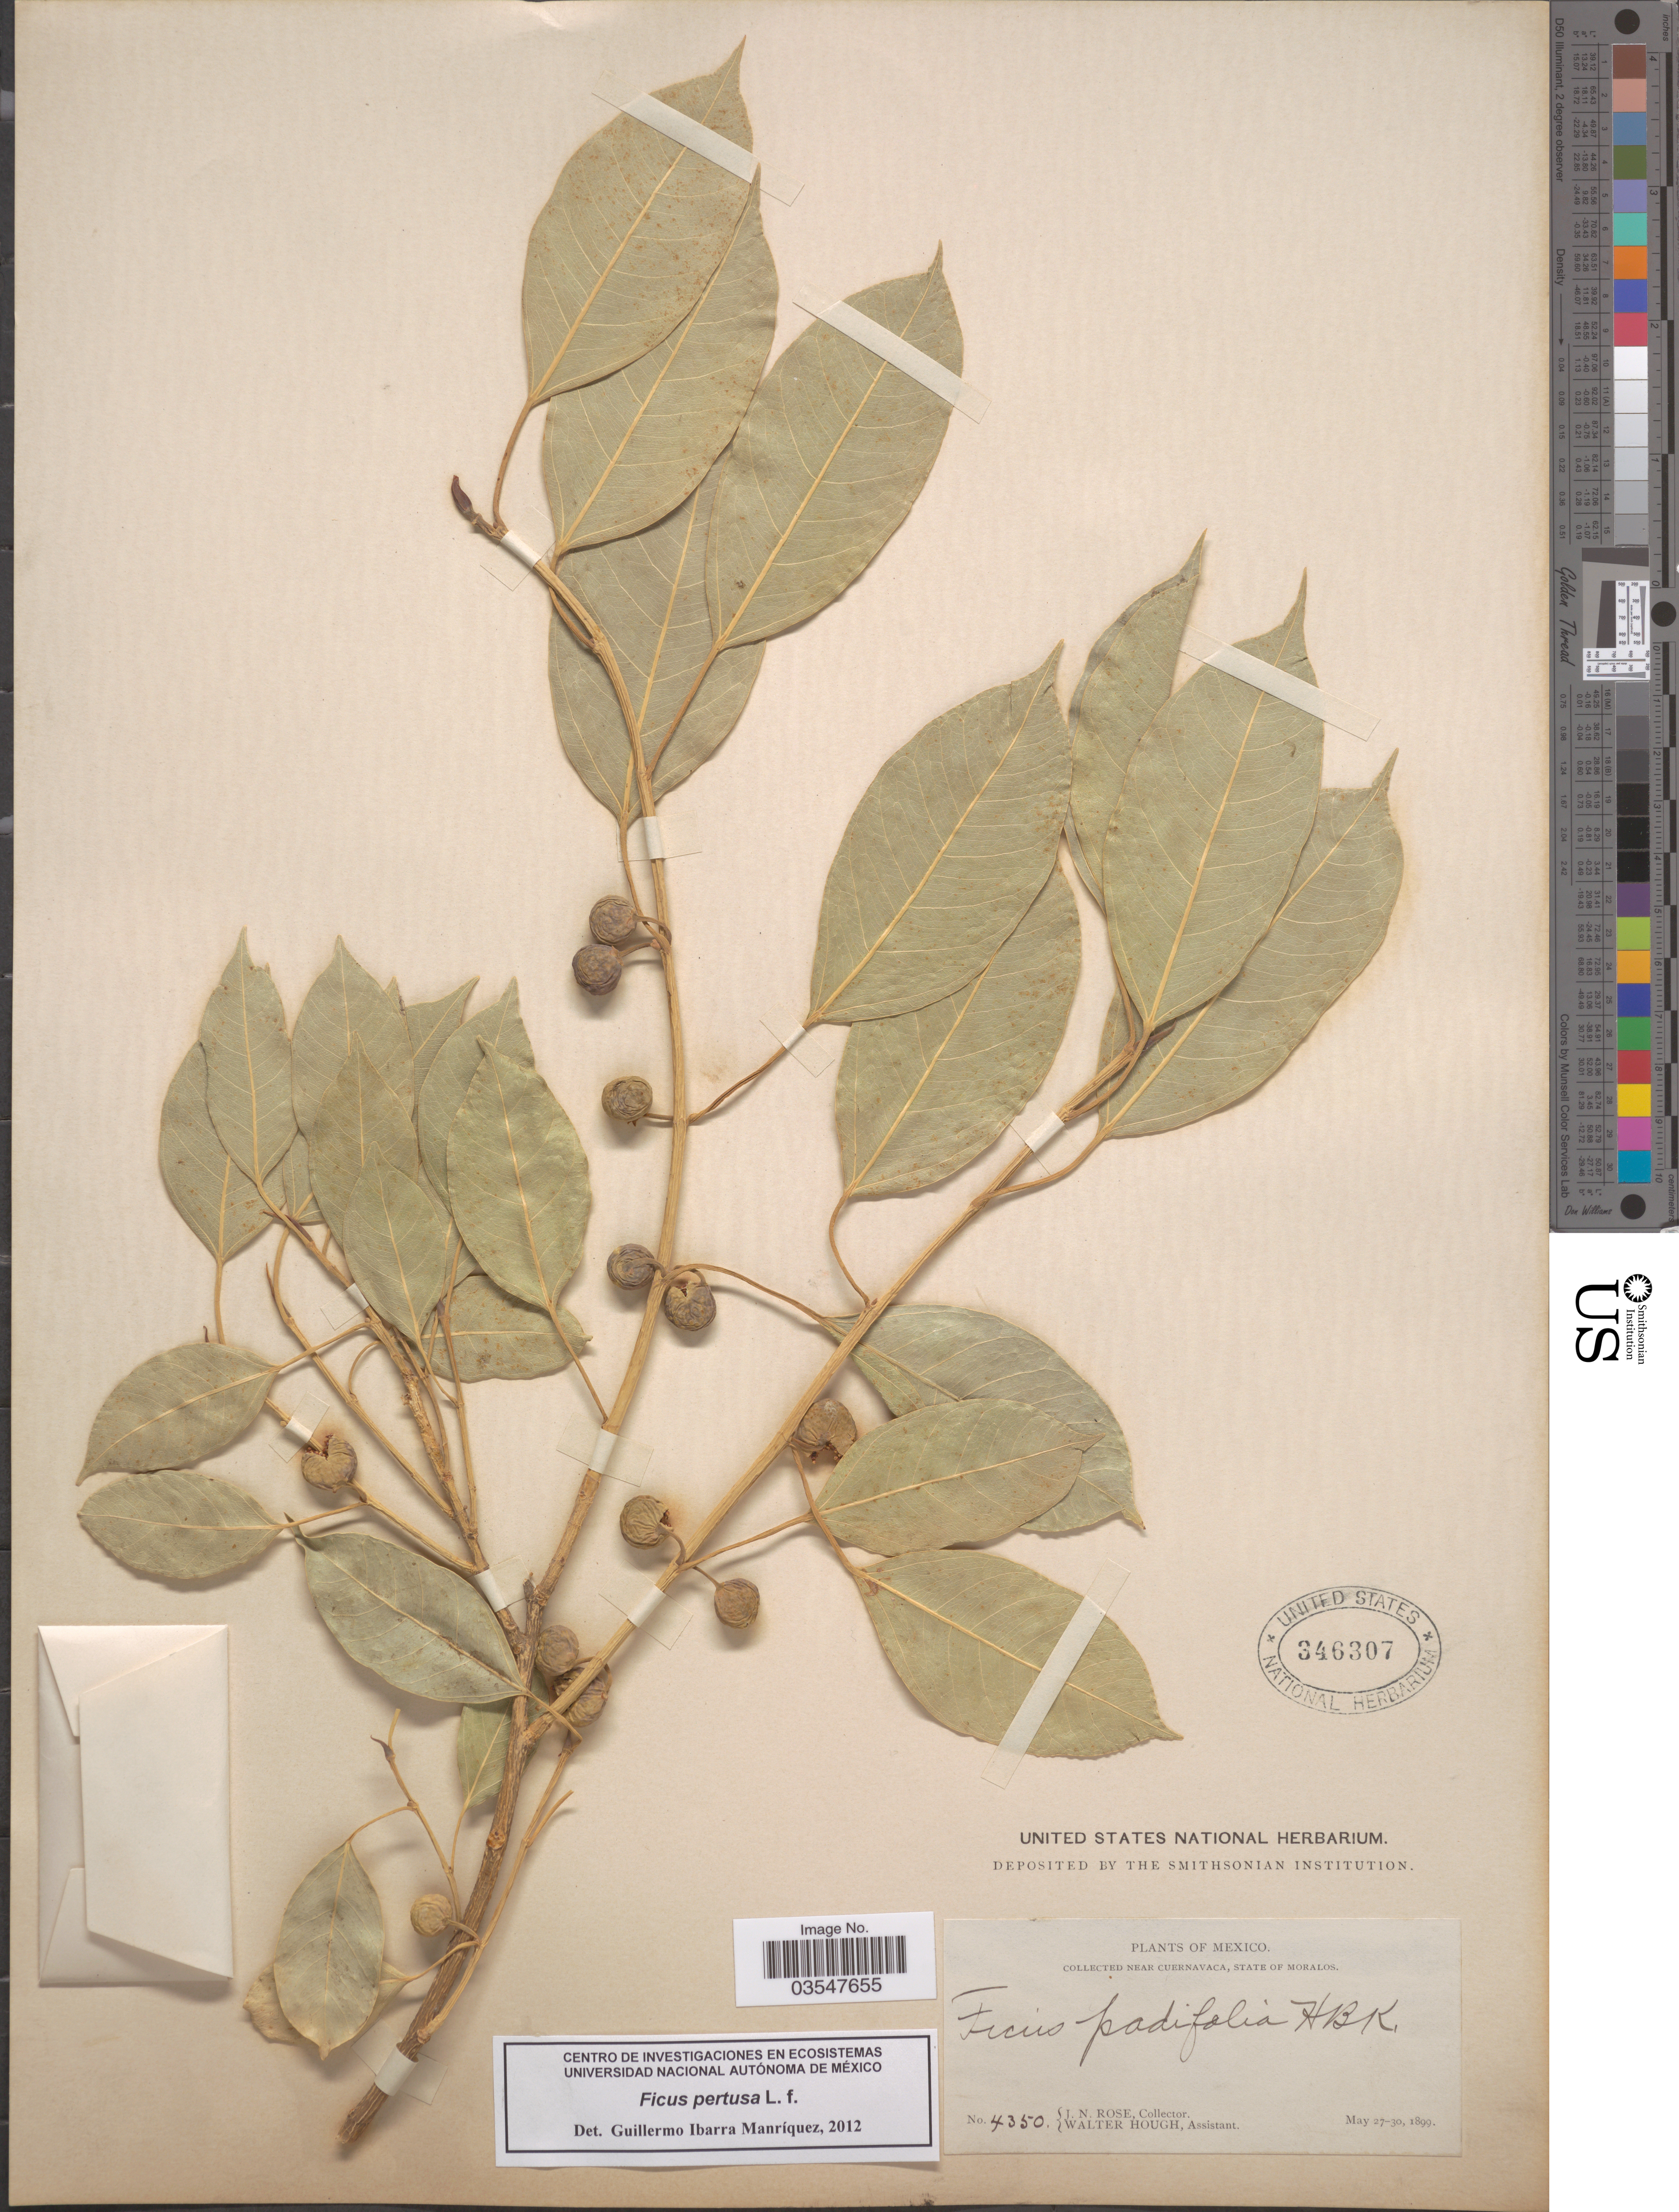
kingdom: Plantae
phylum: Tracheophyta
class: Magnoliopsida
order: Rosales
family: Moraceae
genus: Ficus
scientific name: Ficus pertusa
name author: L. f.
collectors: J. N. Rose & W. Hough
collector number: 4350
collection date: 1899-05-27/1899-05-30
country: Mexico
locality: Near Cuernavaca, State of Moralos.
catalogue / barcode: US 346307